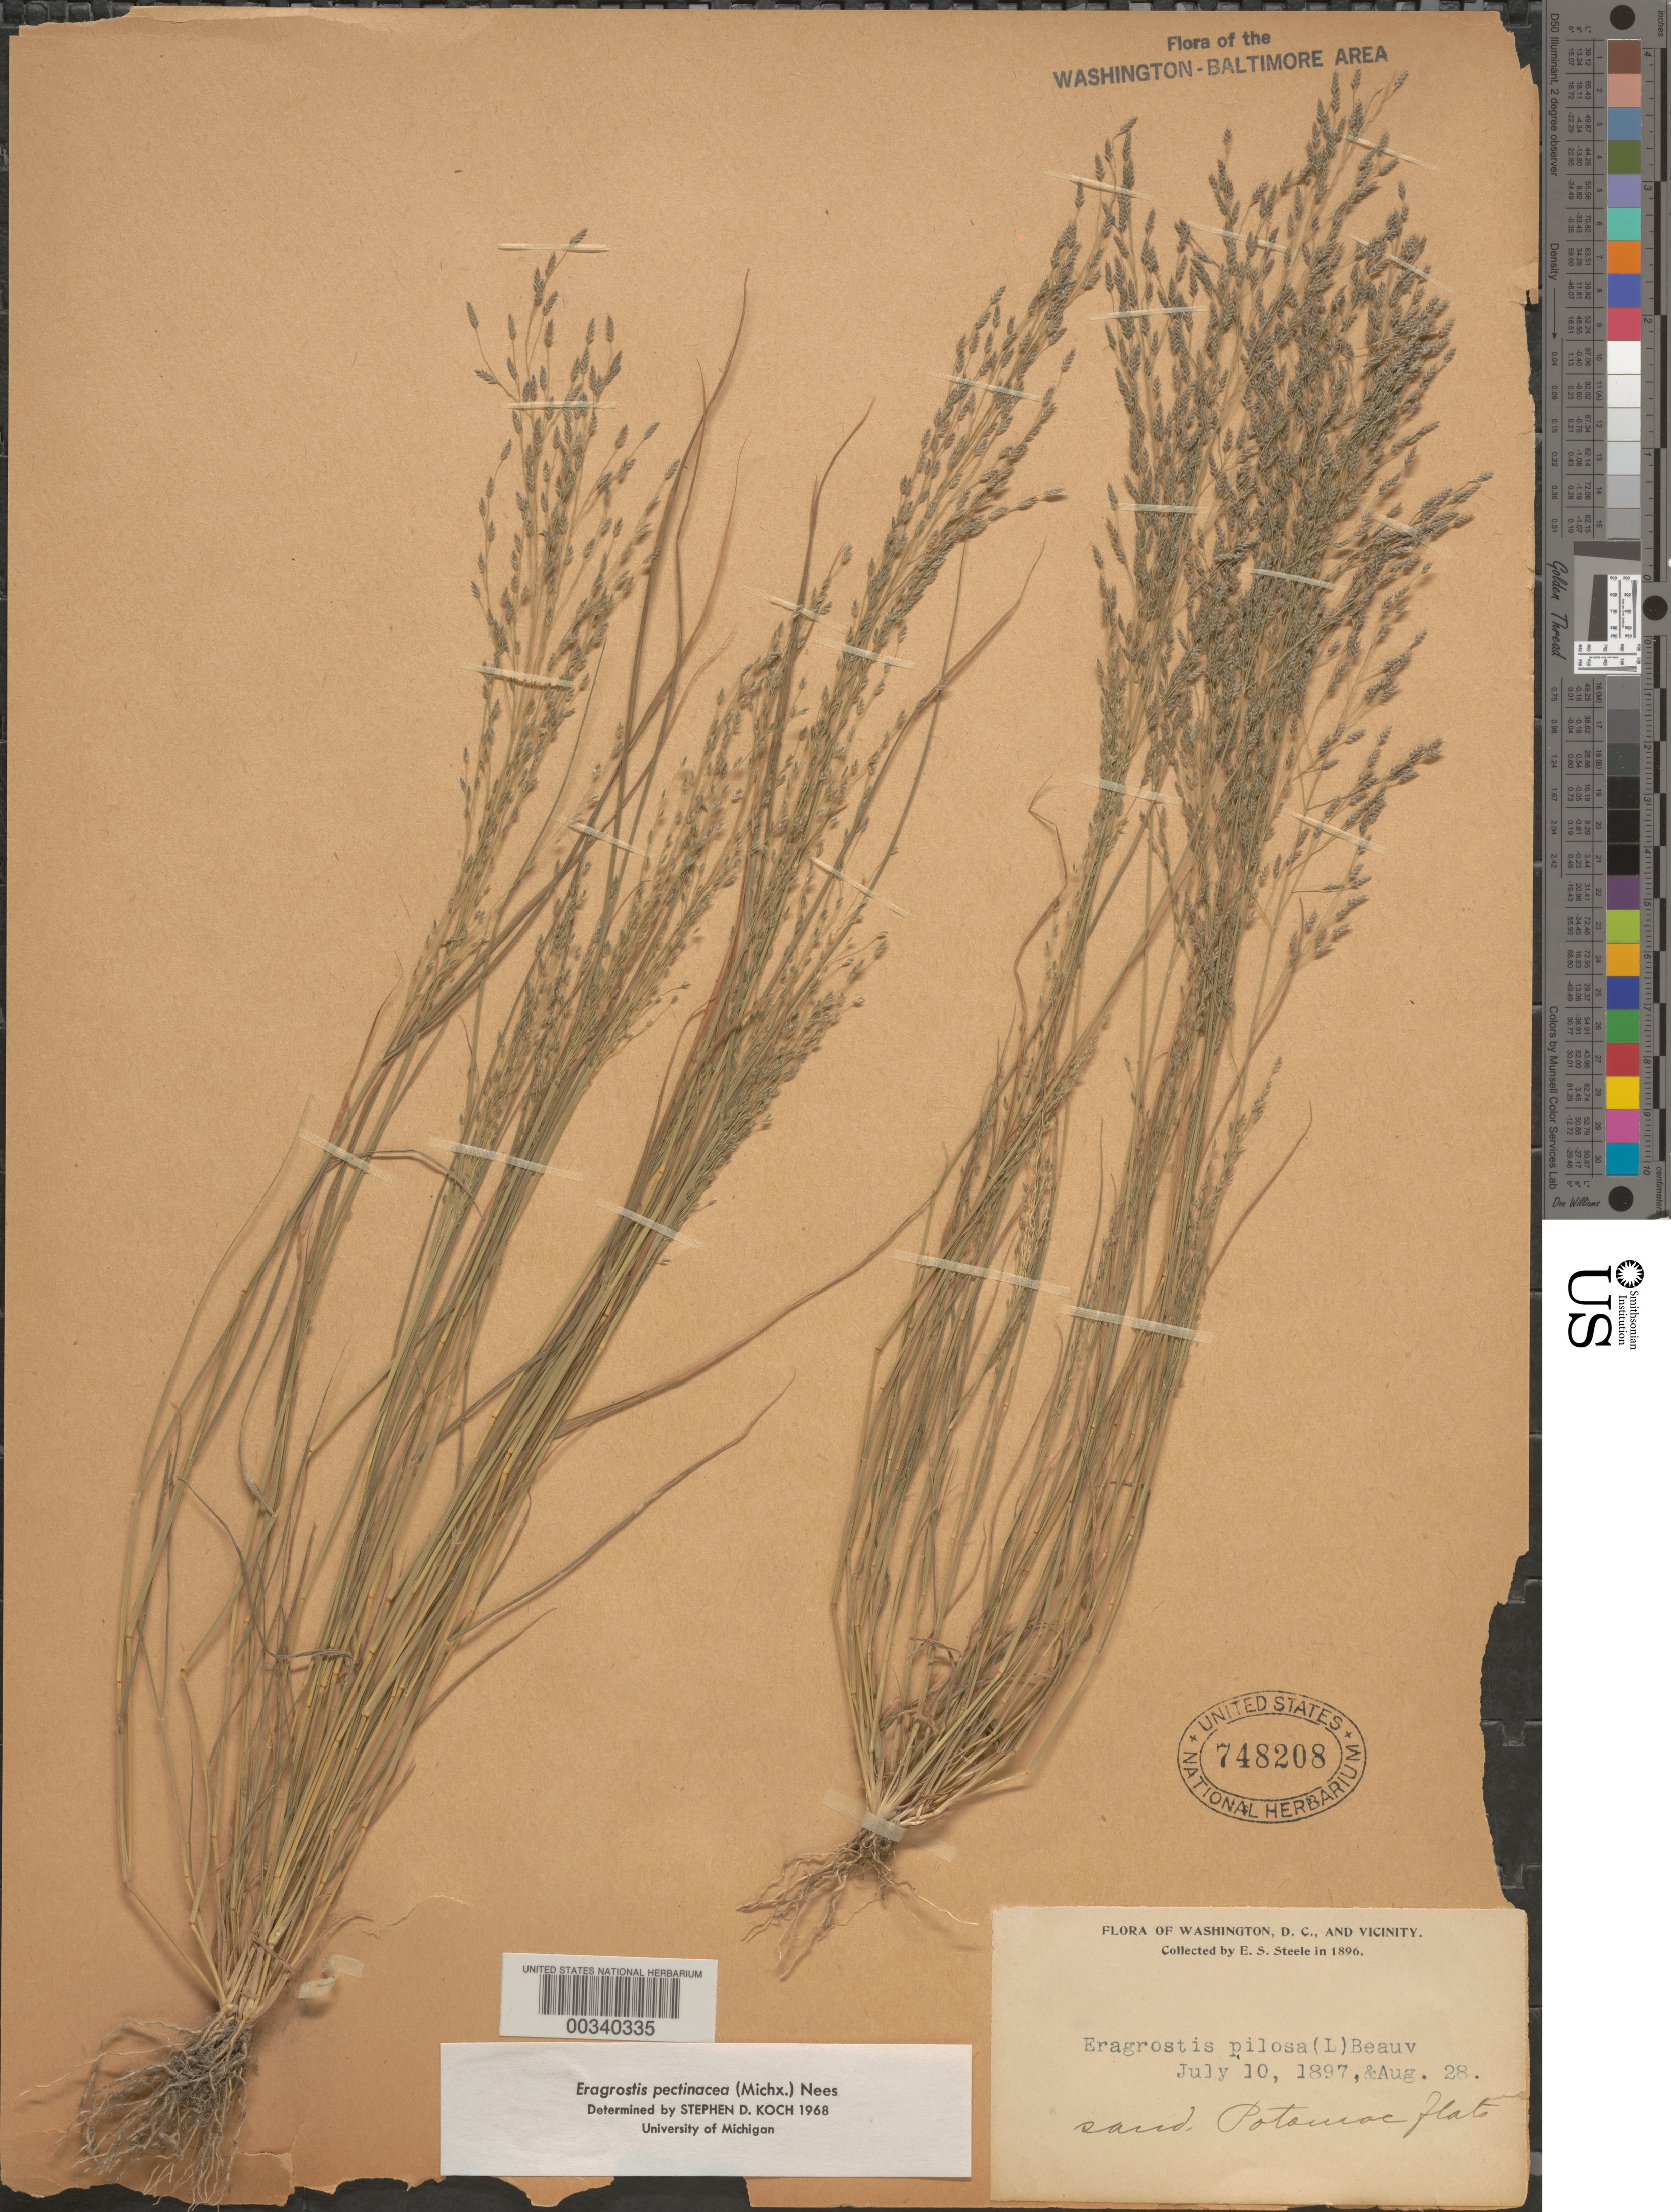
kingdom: Plantae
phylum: Tracheophyta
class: Liliopsida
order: Poales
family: Poaceae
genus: Eragrostis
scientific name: Eragrostis pectinacea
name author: (Michx.) Nees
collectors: E. Steele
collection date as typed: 10 Jul 1897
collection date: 1897-07-10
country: United States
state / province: District of Columbia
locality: Potomac Flats C. and O. Canal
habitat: In old guarry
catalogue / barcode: US 748208